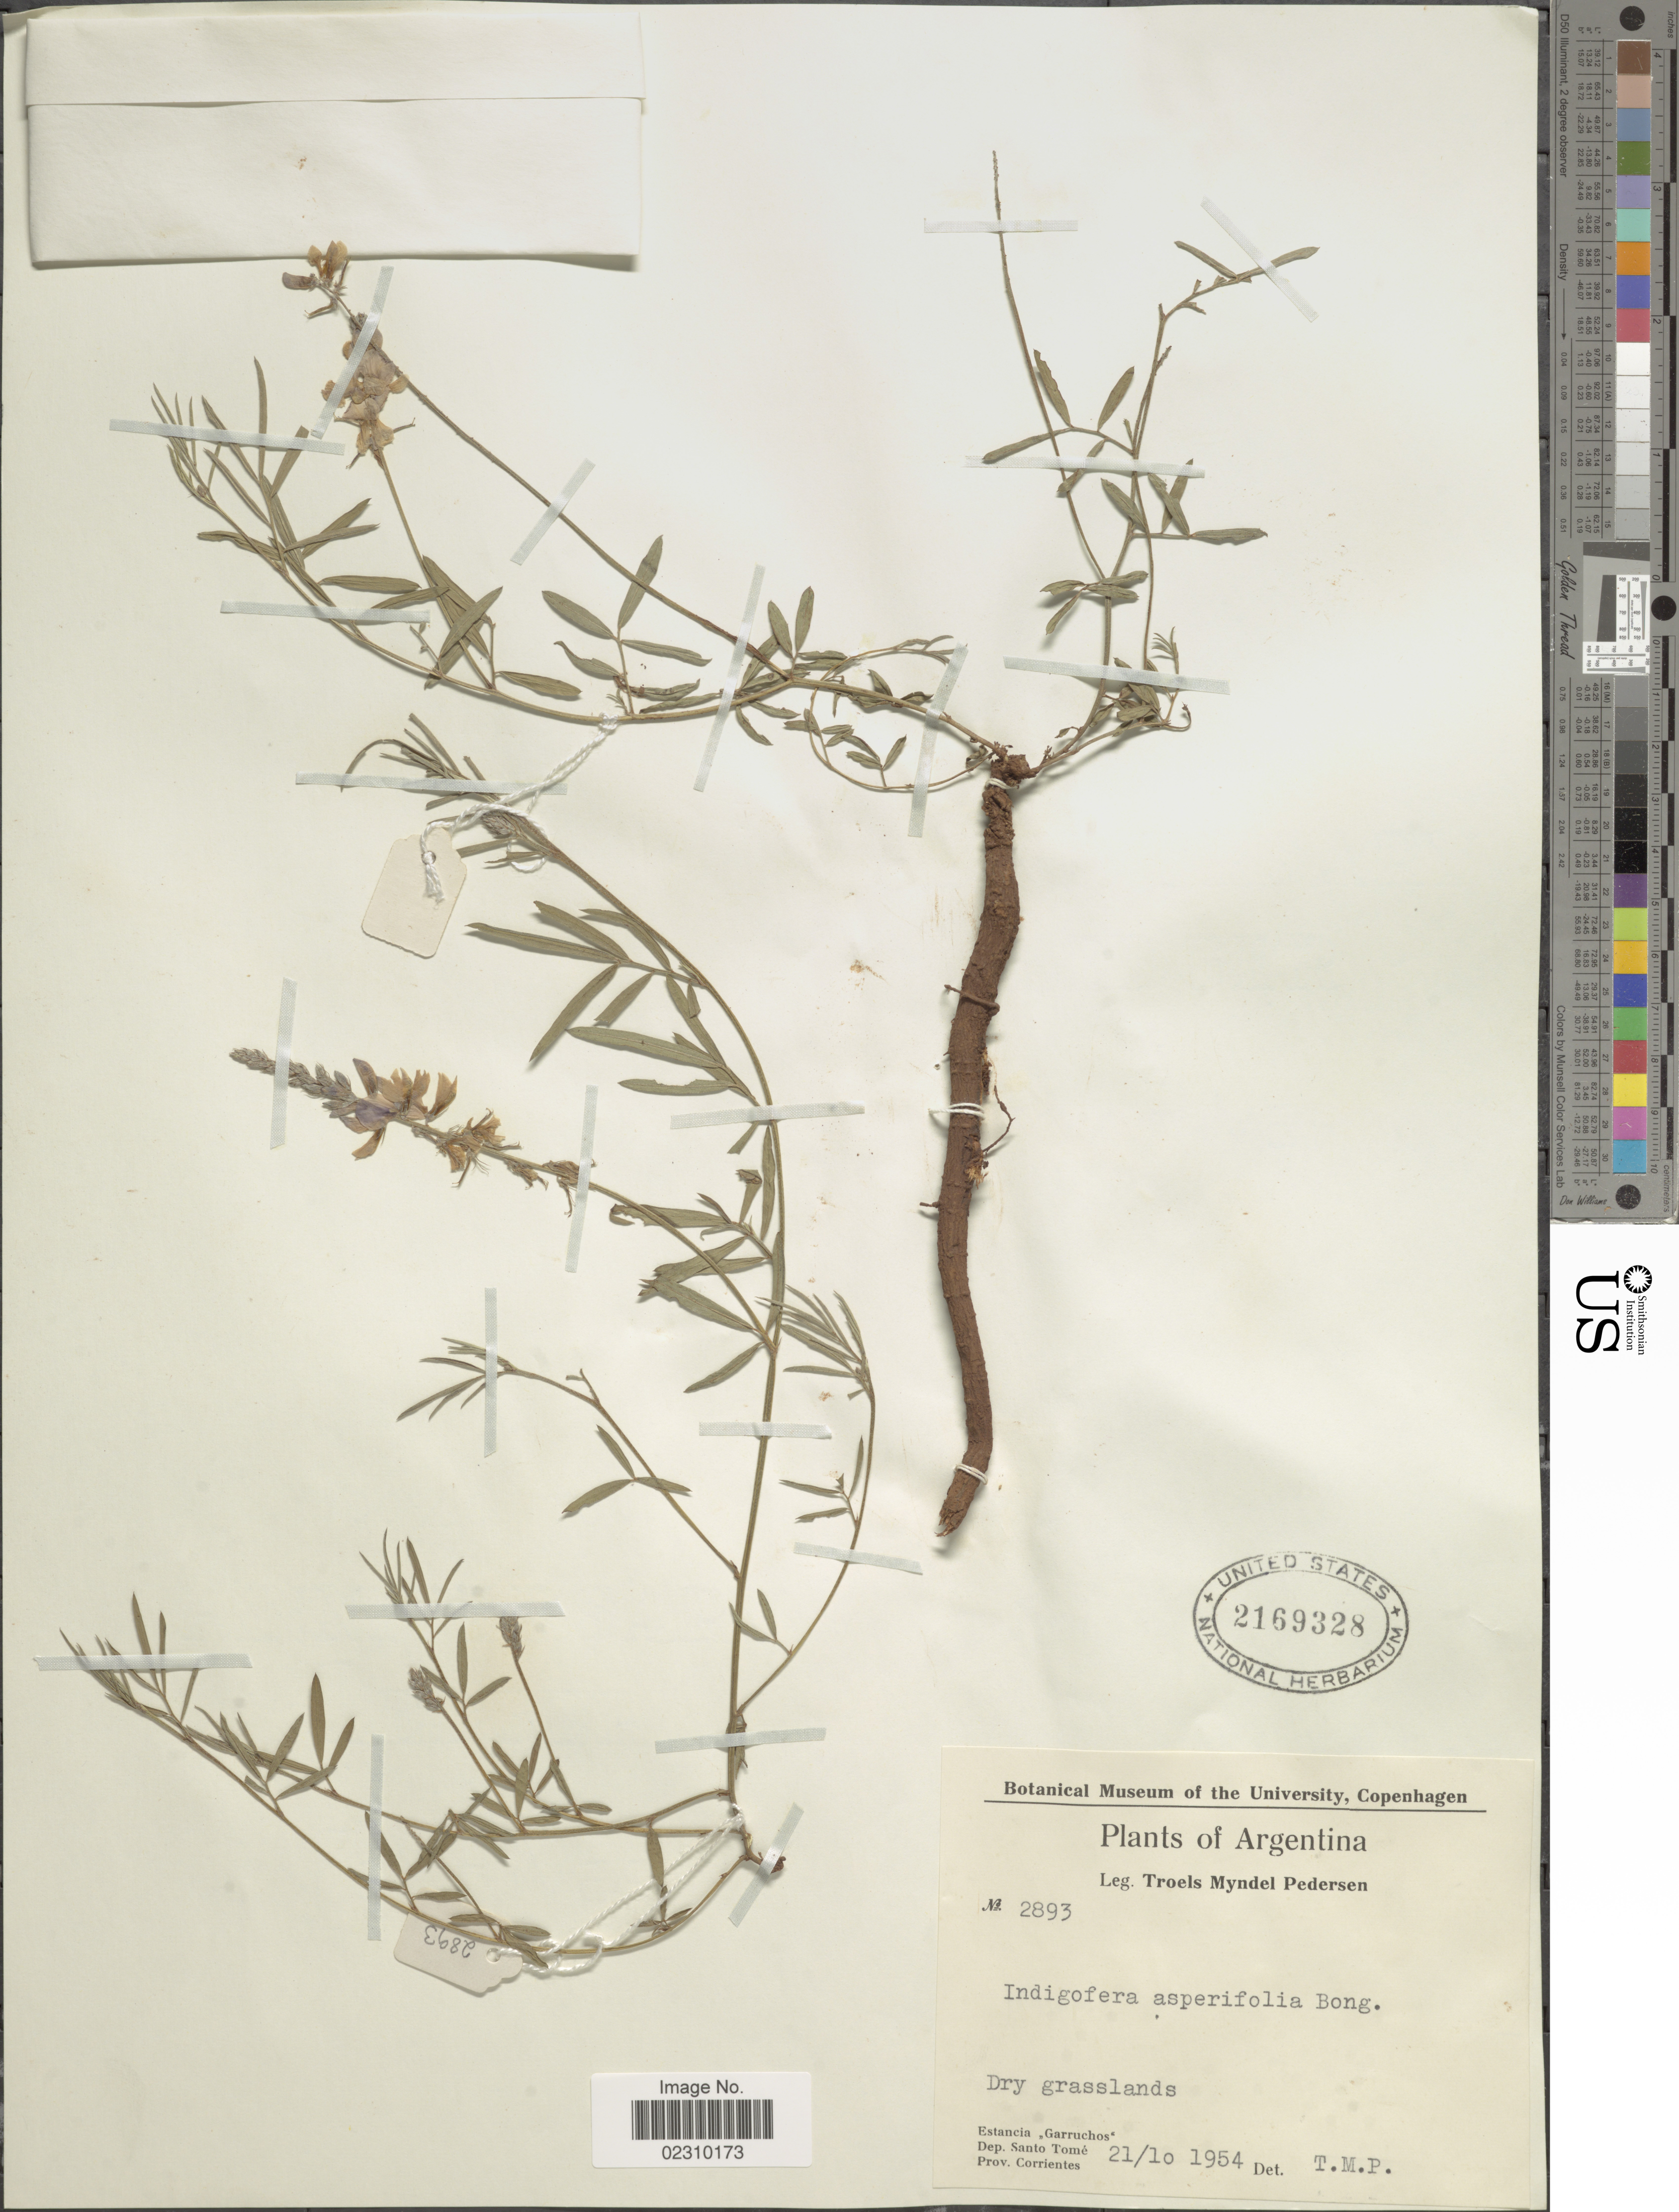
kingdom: Plantae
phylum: Tracheophyta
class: Magnoliopsida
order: Fabales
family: Fabaceae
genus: Indigofera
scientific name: Indigofera asperifolia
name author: Bong. ex Benth.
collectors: T. Pederson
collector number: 2893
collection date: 1954-10-21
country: Argentina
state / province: Corrientes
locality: Argentina, Estancia Garruchos Dep Santo Tome, Prov. Corrientes.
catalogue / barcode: US 2169328